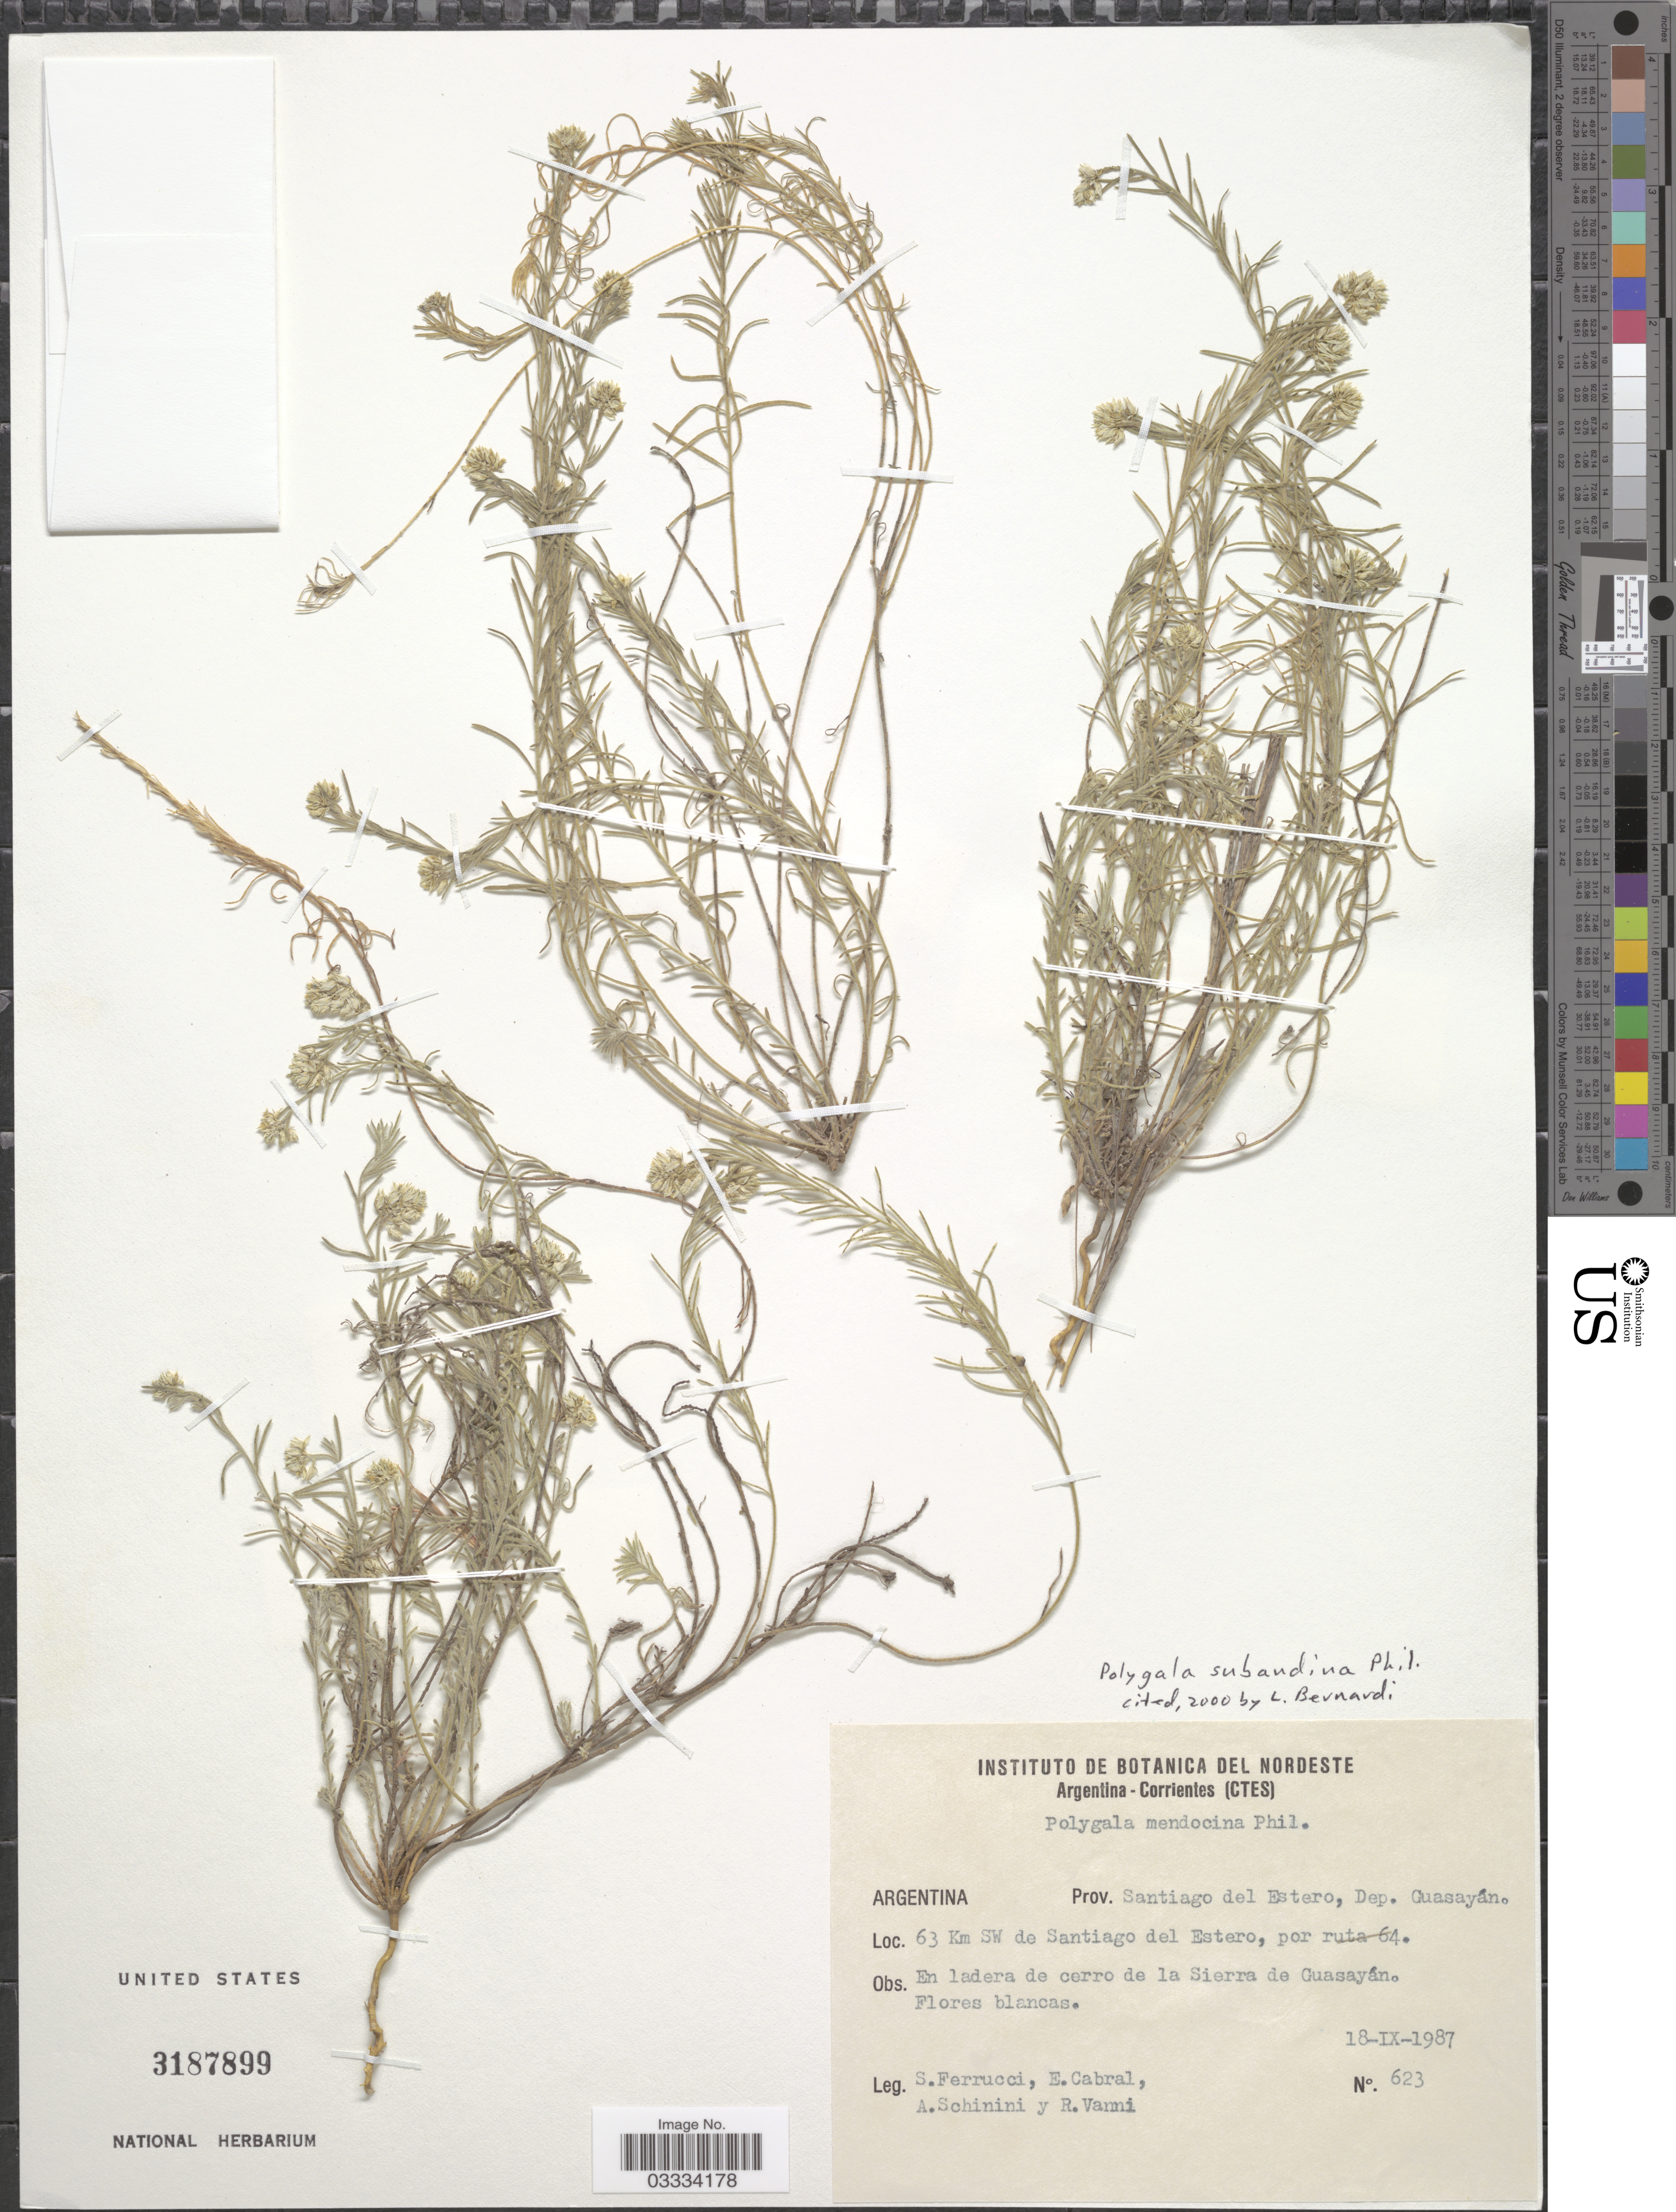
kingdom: Plantae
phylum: Tracheophyta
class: Magnoliopsida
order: Fabales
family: Polygalaceae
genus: Polygala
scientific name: Polygala subandina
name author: Phil.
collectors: S. Ferrucci, E. Cabral, A. Schinini & R. Vanni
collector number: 623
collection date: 1987-09-18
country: Argentina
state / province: Santiago del Estero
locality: Dep. Guasayán. 63 Km SW de Santiago del Estero. En ladera de cerro de la Sierra de Guasayán.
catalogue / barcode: US 3187899